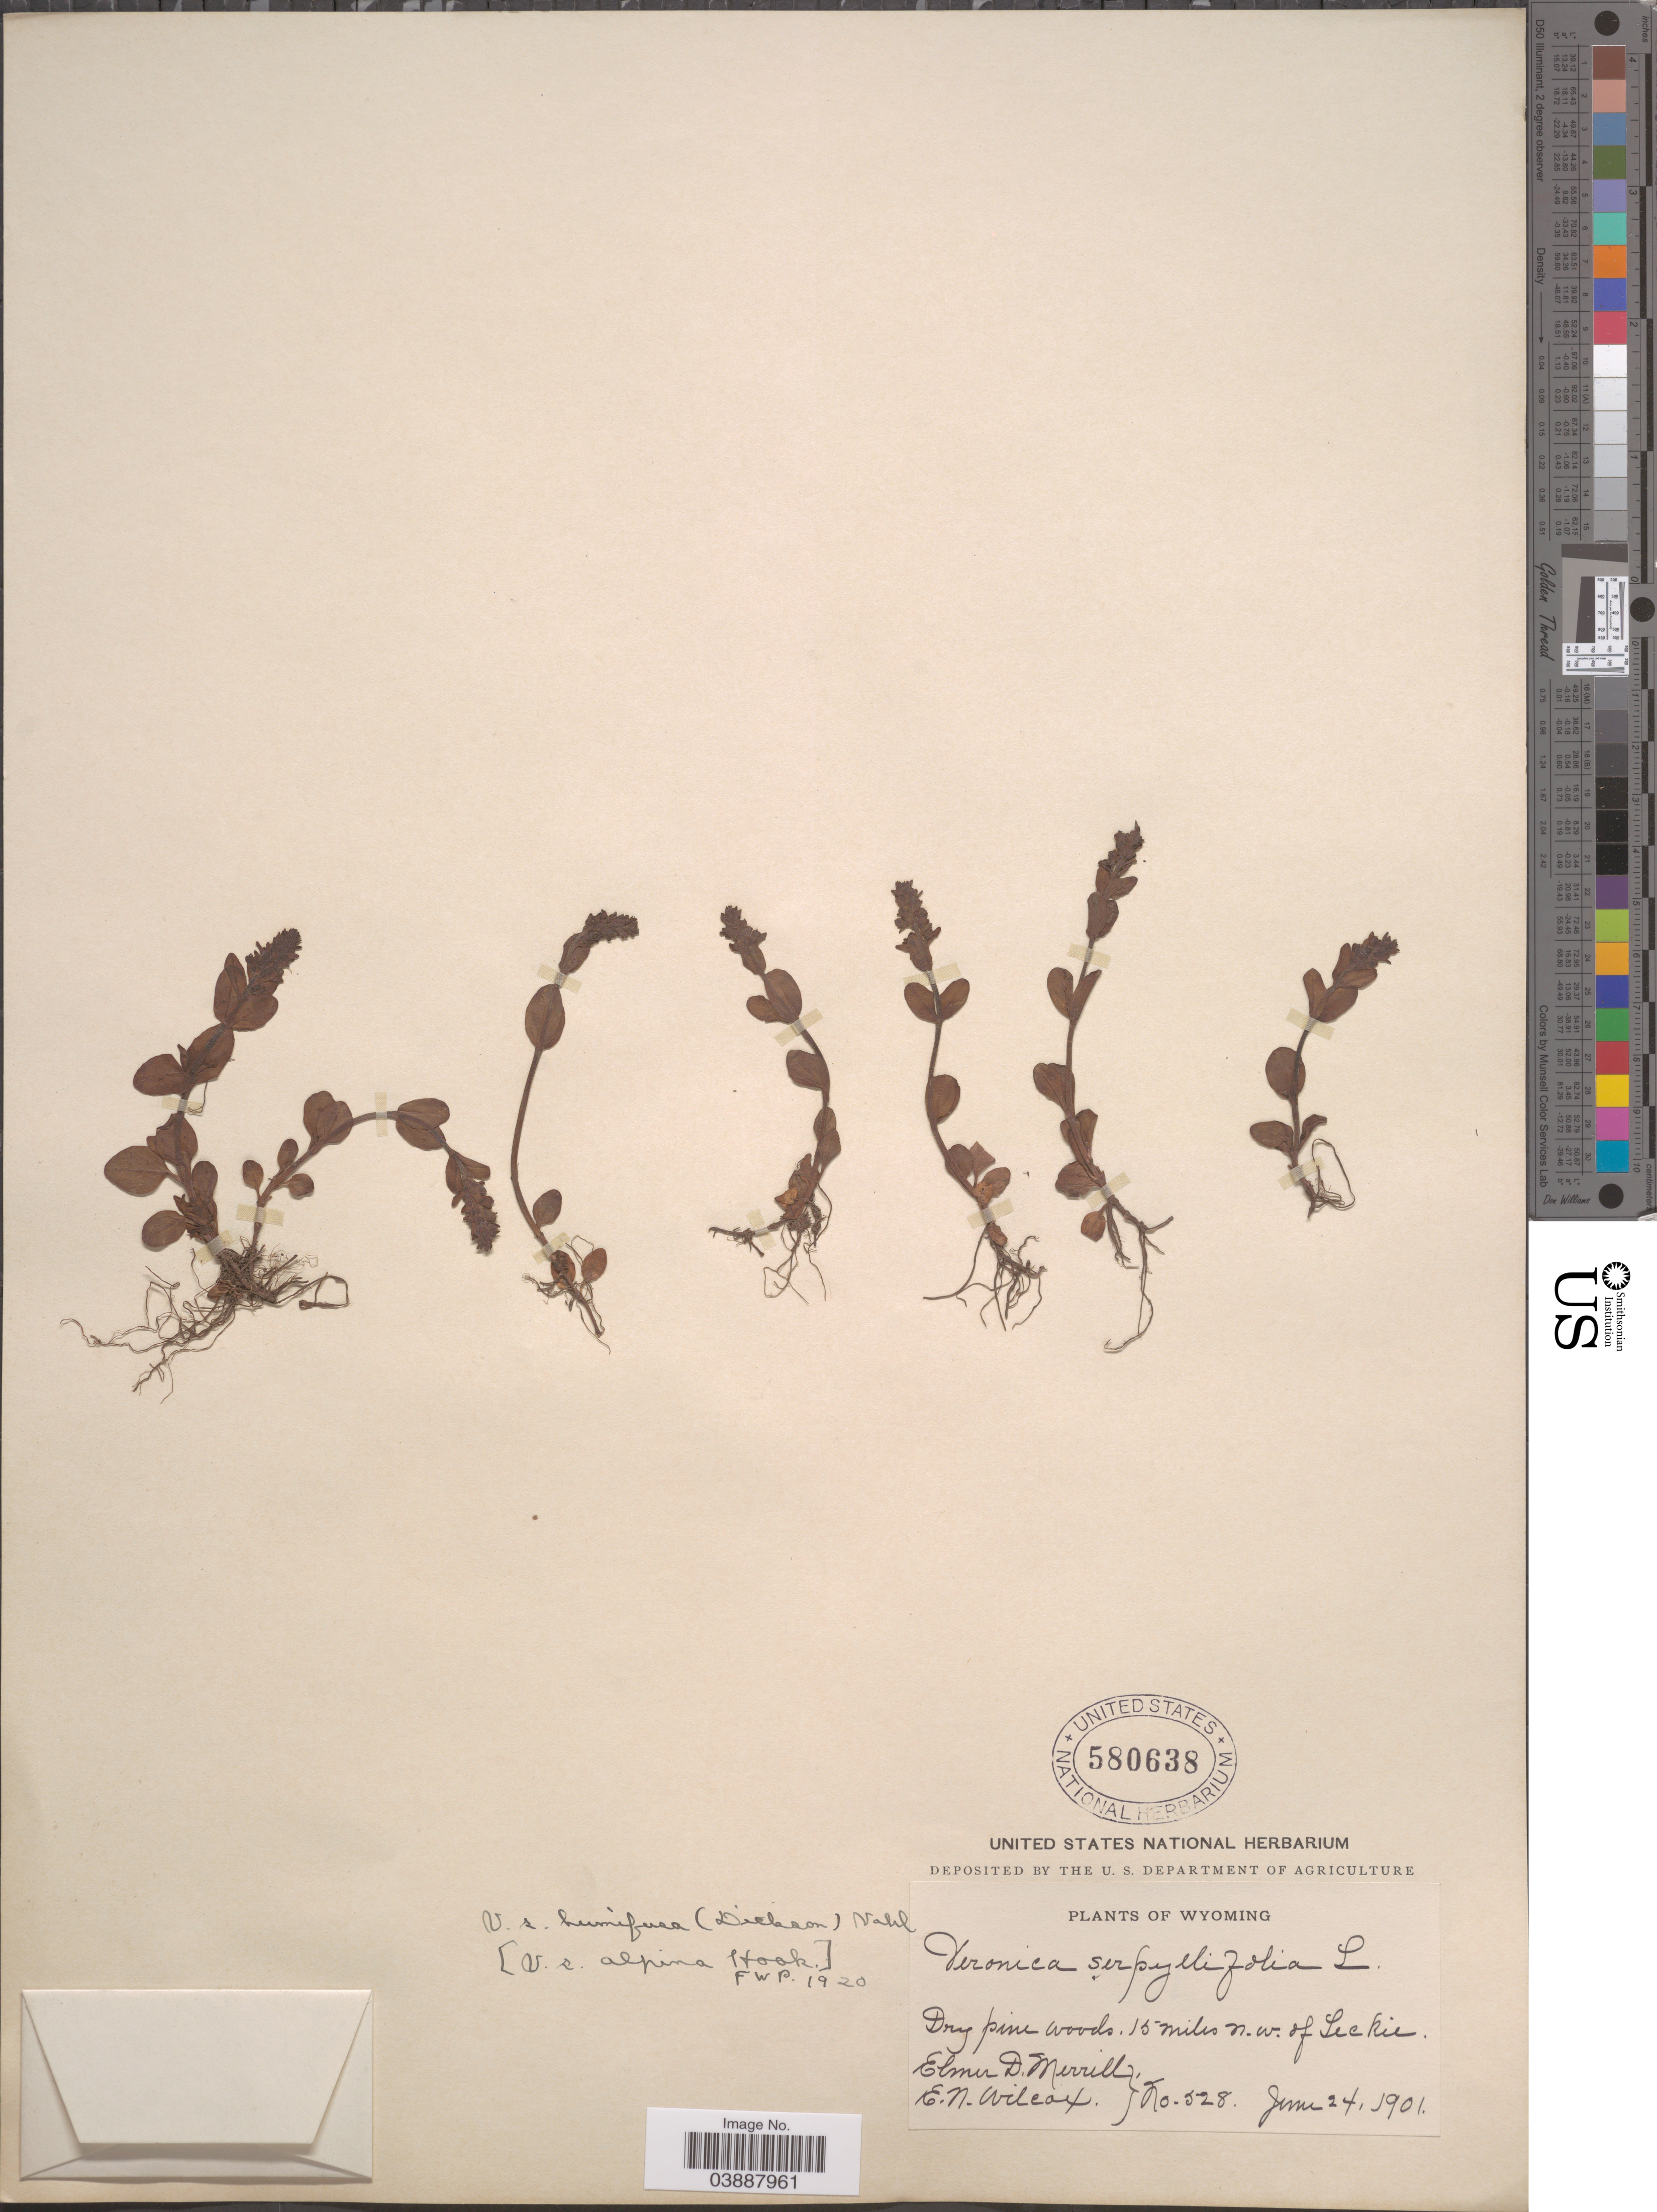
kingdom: Plantae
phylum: Tracheophyta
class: Magnoliopsida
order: Lamiales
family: Plantaginaceae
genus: Veronica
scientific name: Veronica serpyllifolia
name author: L.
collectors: E. D. Merrill & E. Wilcox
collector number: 528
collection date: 1901-06-24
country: United States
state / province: Wyoming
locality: Dry pine woods. 15 miles n.w. of Leckie.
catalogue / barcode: US 580638